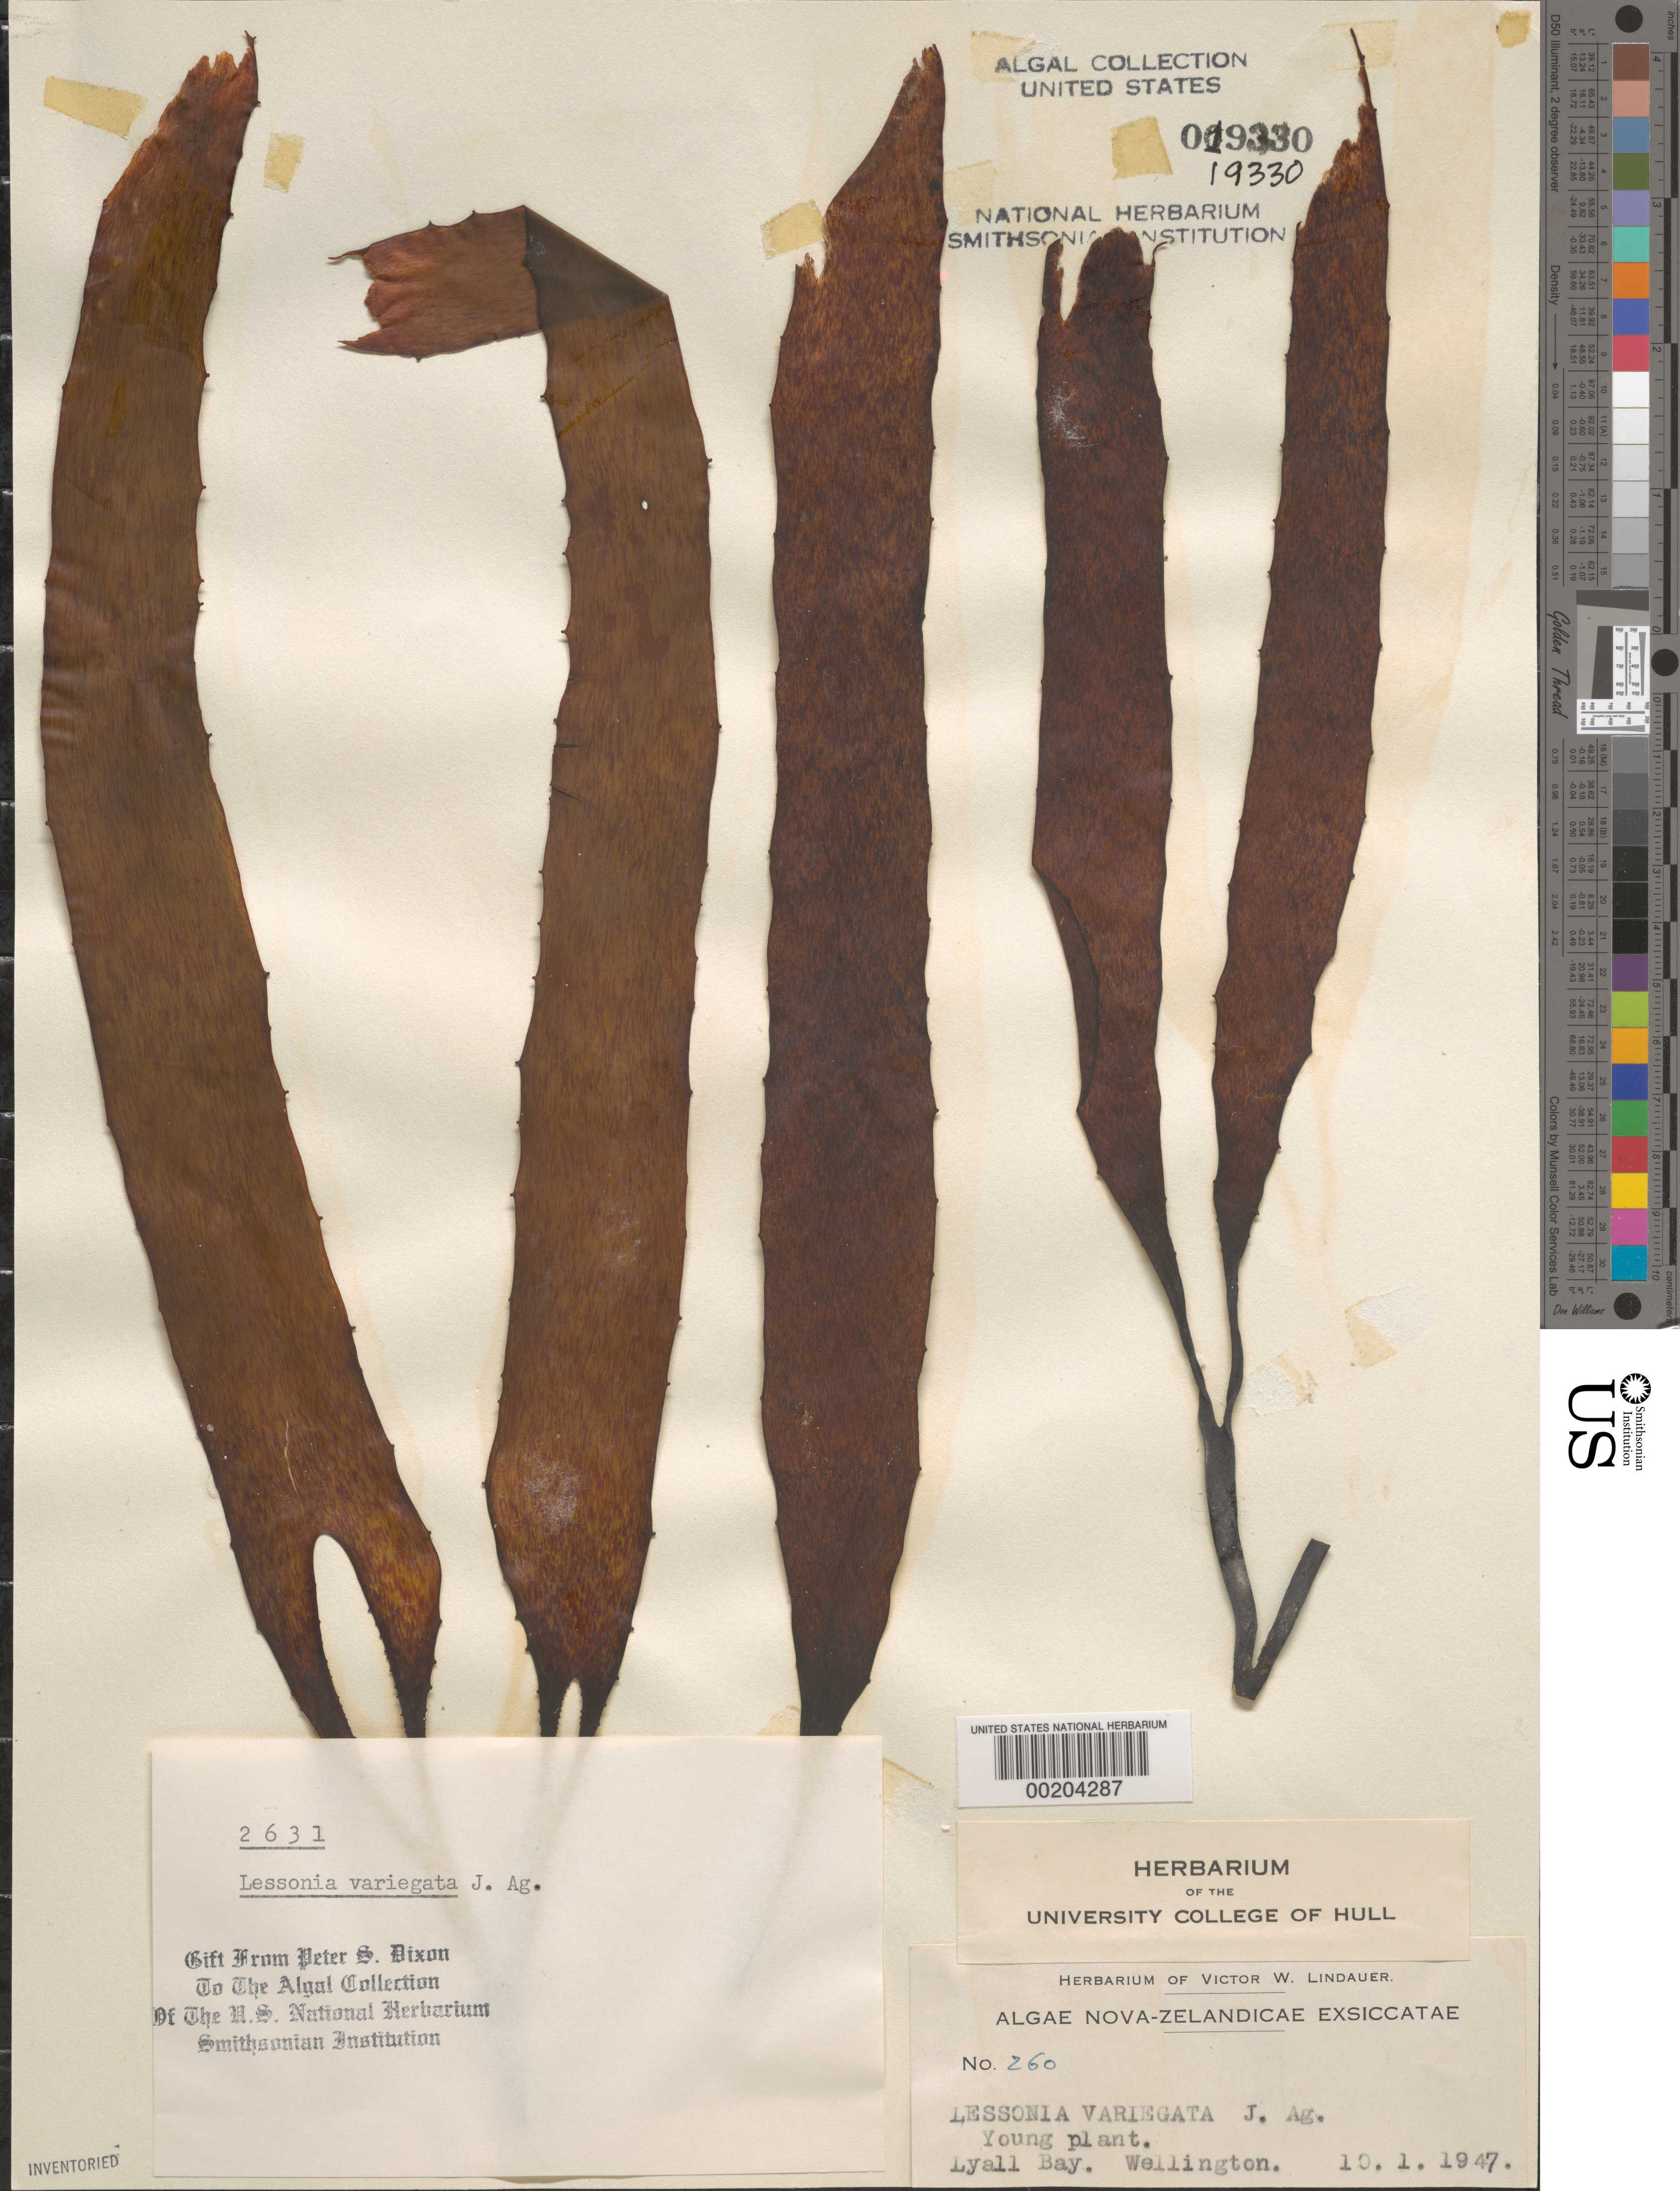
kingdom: Chromista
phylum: Ochrophyta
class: Phaeophyceae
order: Laminariales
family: Lessoniaceae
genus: Lessonia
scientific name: Lessonia variegata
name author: J. Agardh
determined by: Dixon, P. S.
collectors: V. Lindauer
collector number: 260 & PSD 2631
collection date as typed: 10 Jan 1947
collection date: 1947-01-10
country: New Zealand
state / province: Wellington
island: North Island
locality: Wellington, Lyall Bay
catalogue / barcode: US 19330